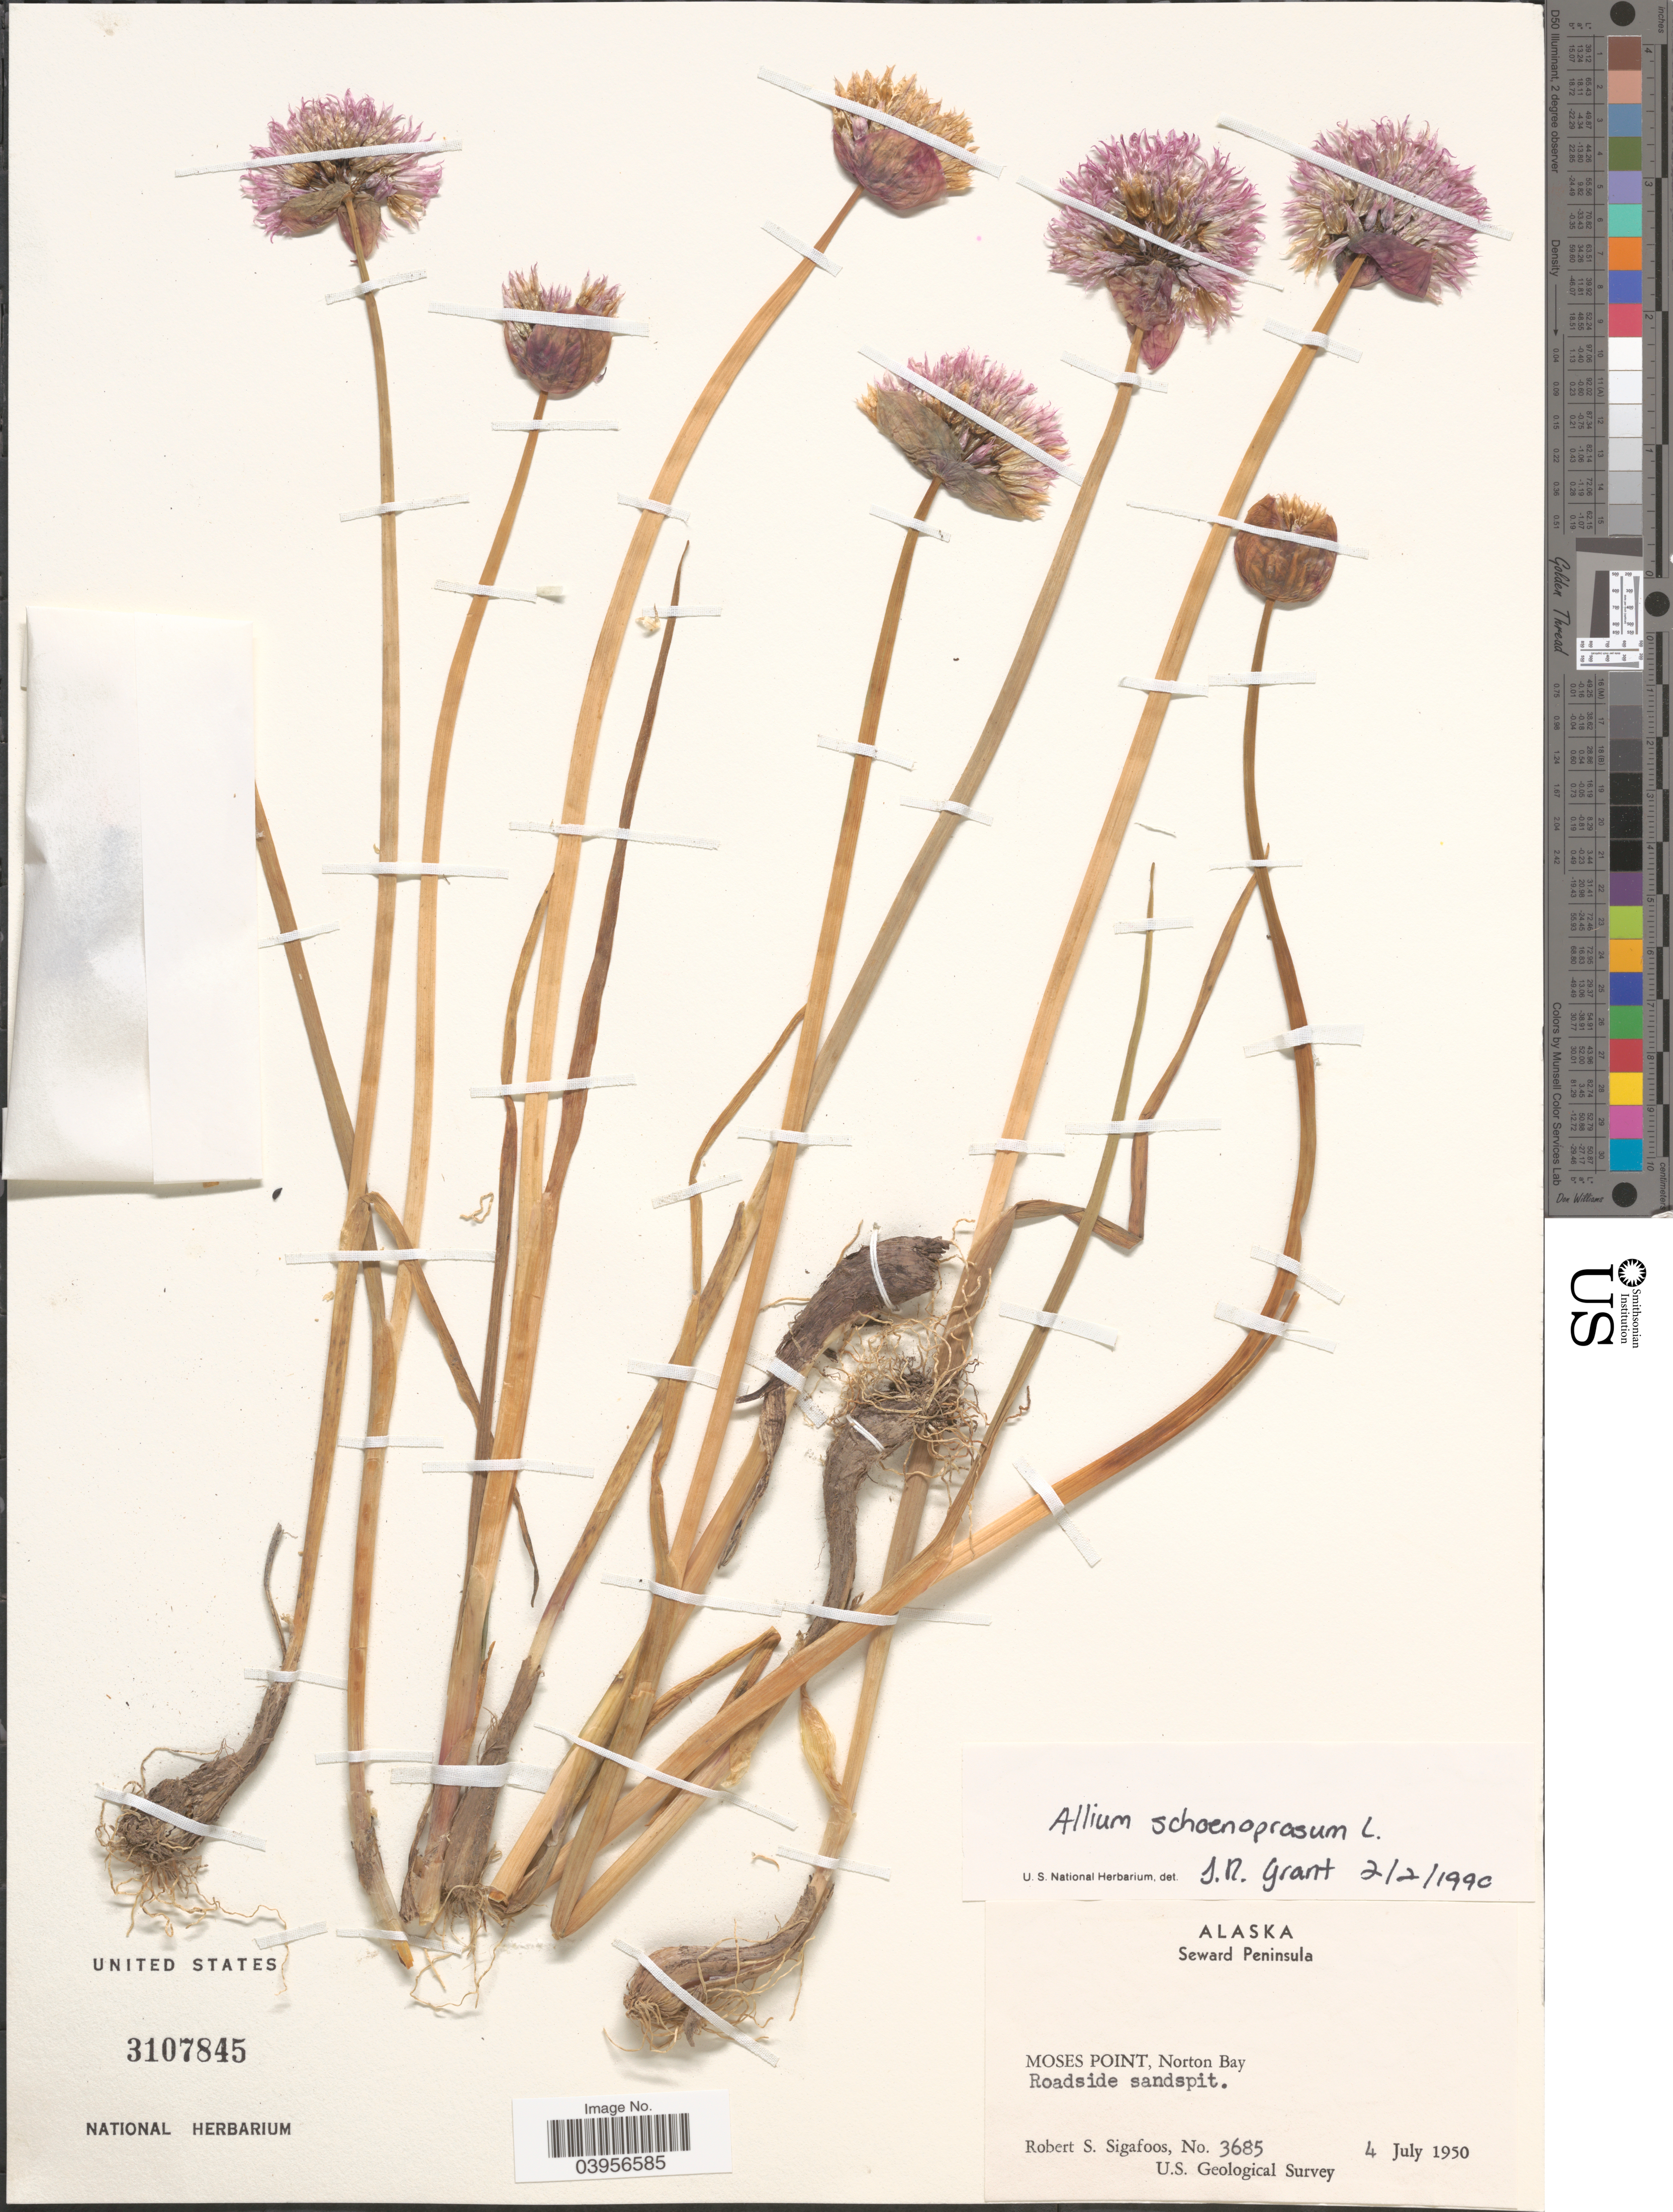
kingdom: Plantae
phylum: Tracheophyta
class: Liliopsida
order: Asparagales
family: Amaryllidaceae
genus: Allium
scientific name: Allium schoenoprasum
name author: L.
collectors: R. Sigafoos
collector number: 3685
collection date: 1950-07-04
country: United States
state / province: Alaska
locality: Seward Peninsula. Moses Point, Norton Bay.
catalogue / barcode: US 3107845